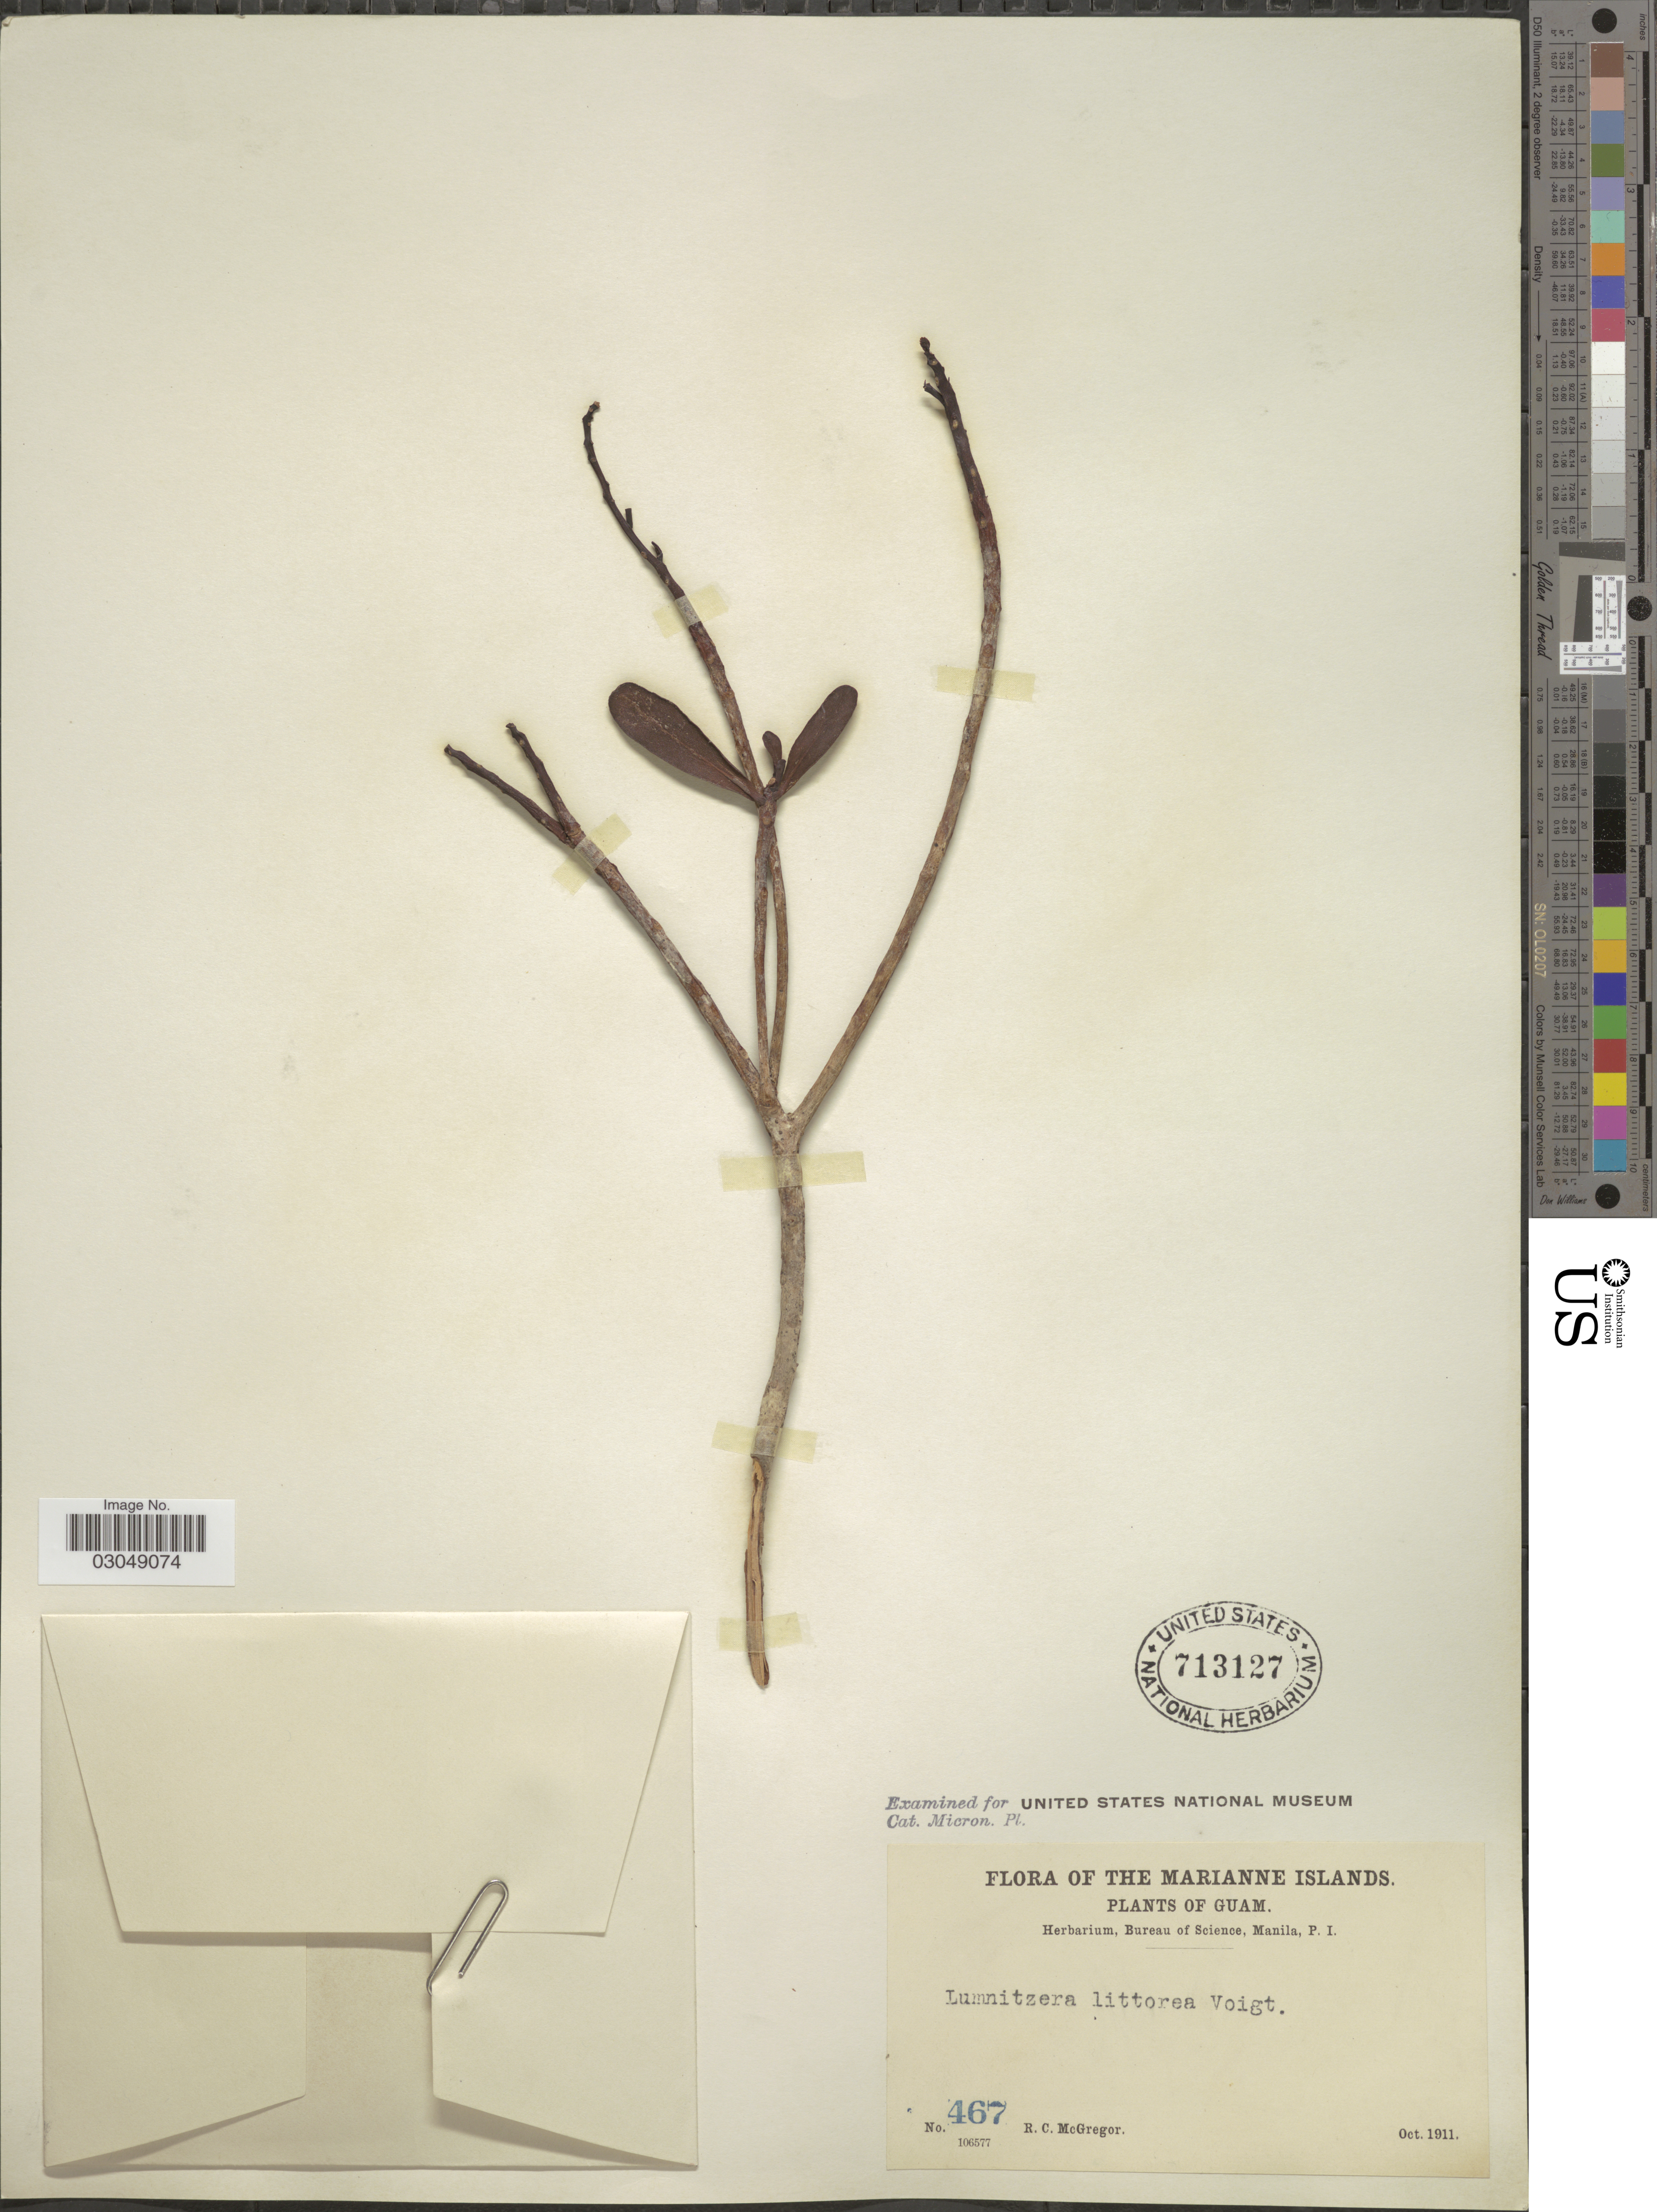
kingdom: Plantae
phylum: Tracheophyta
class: Magnoliopsida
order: Myrtales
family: Combretaceae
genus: Lumnitzera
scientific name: Lumnitzera littorea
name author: (Jack) Voight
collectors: R. C. McGregor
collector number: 467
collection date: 1911-10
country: Guam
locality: Marianne Islands.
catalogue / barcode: US 713127